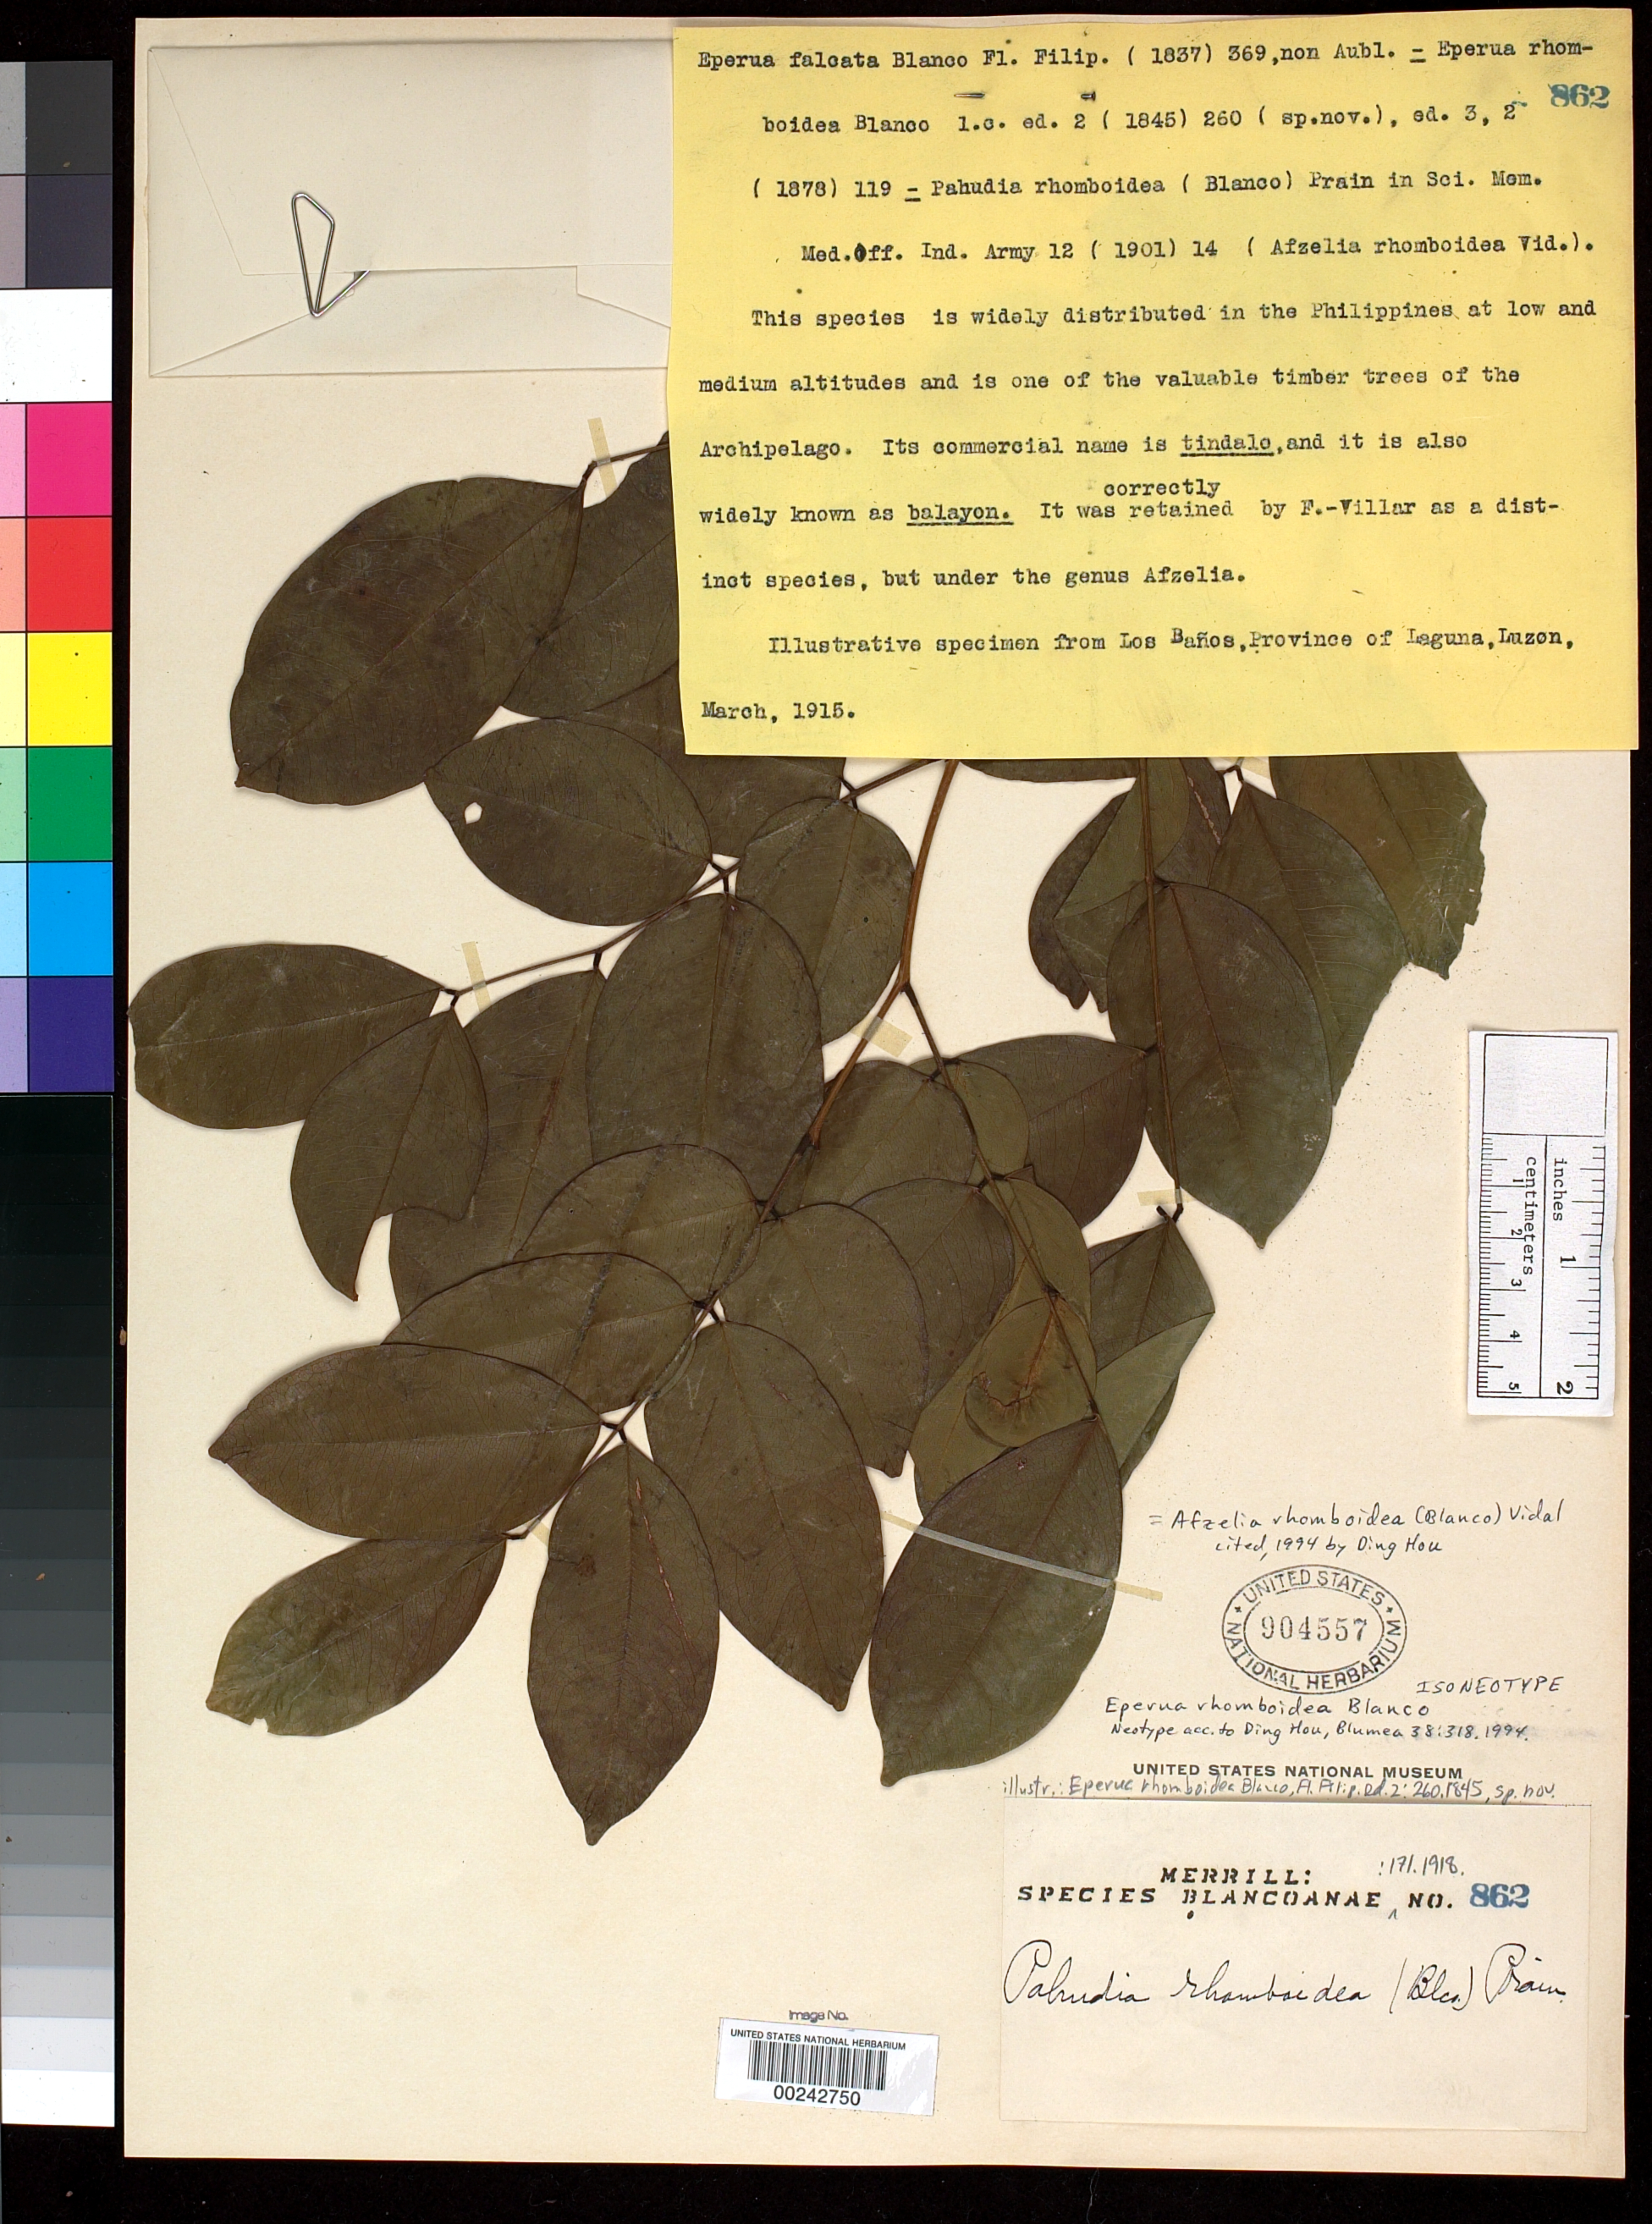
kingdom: Plantae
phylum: Tracheophyta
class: Magnoliopsida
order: Fabales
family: Fabaceae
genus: Eperua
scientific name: Eperua rhomboidea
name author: Blanco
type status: Isoneotype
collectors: E. D. Merrill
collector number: Sp. Blancoan. 0862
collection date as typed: Mar 1915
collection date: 1915-03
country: Philippines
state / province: Calabarzon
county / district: Laguna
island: Luzon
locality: Los Banos.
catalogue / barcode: US 904557